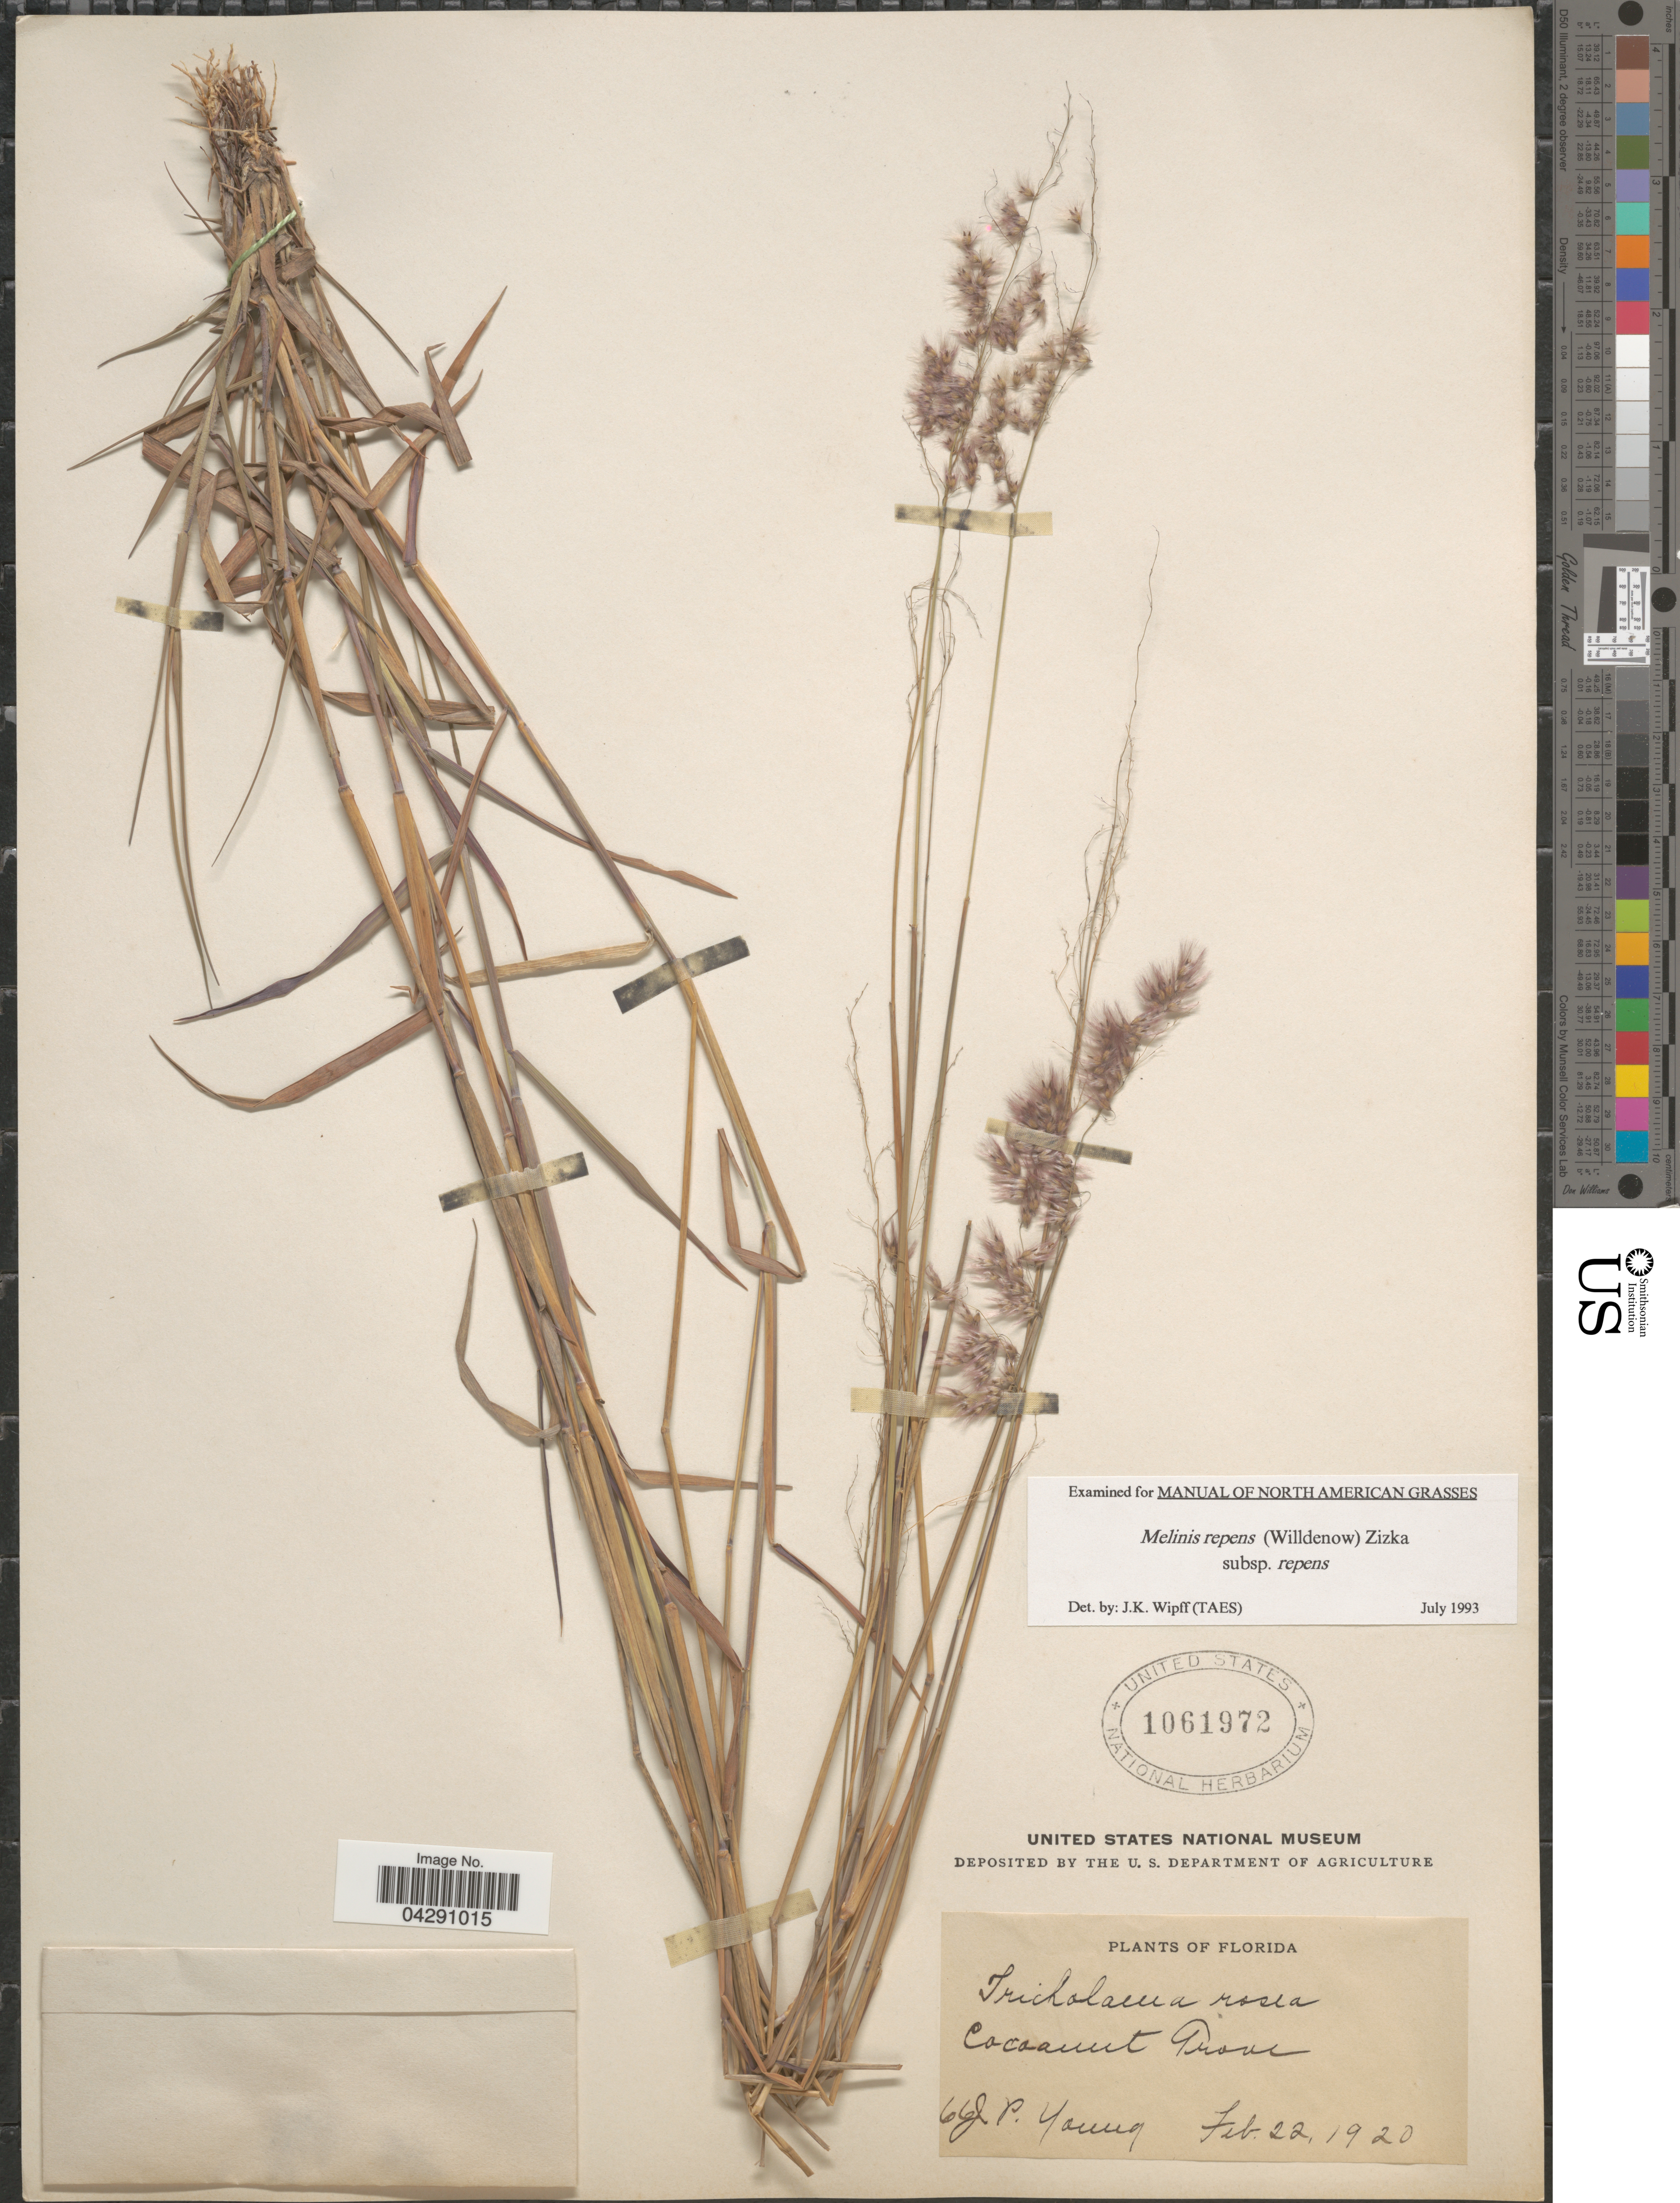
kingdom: Plantae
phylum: Tracheophyta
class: Liliopsida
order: Poales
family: Poaceae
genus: Melinis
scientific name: Melinis repens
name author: (Willd.) Zizka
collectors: J. P. Young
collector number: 66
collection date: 1920-02-22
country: United States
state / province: Florida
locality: Cocoanut Grove.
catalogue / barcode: US 1061972